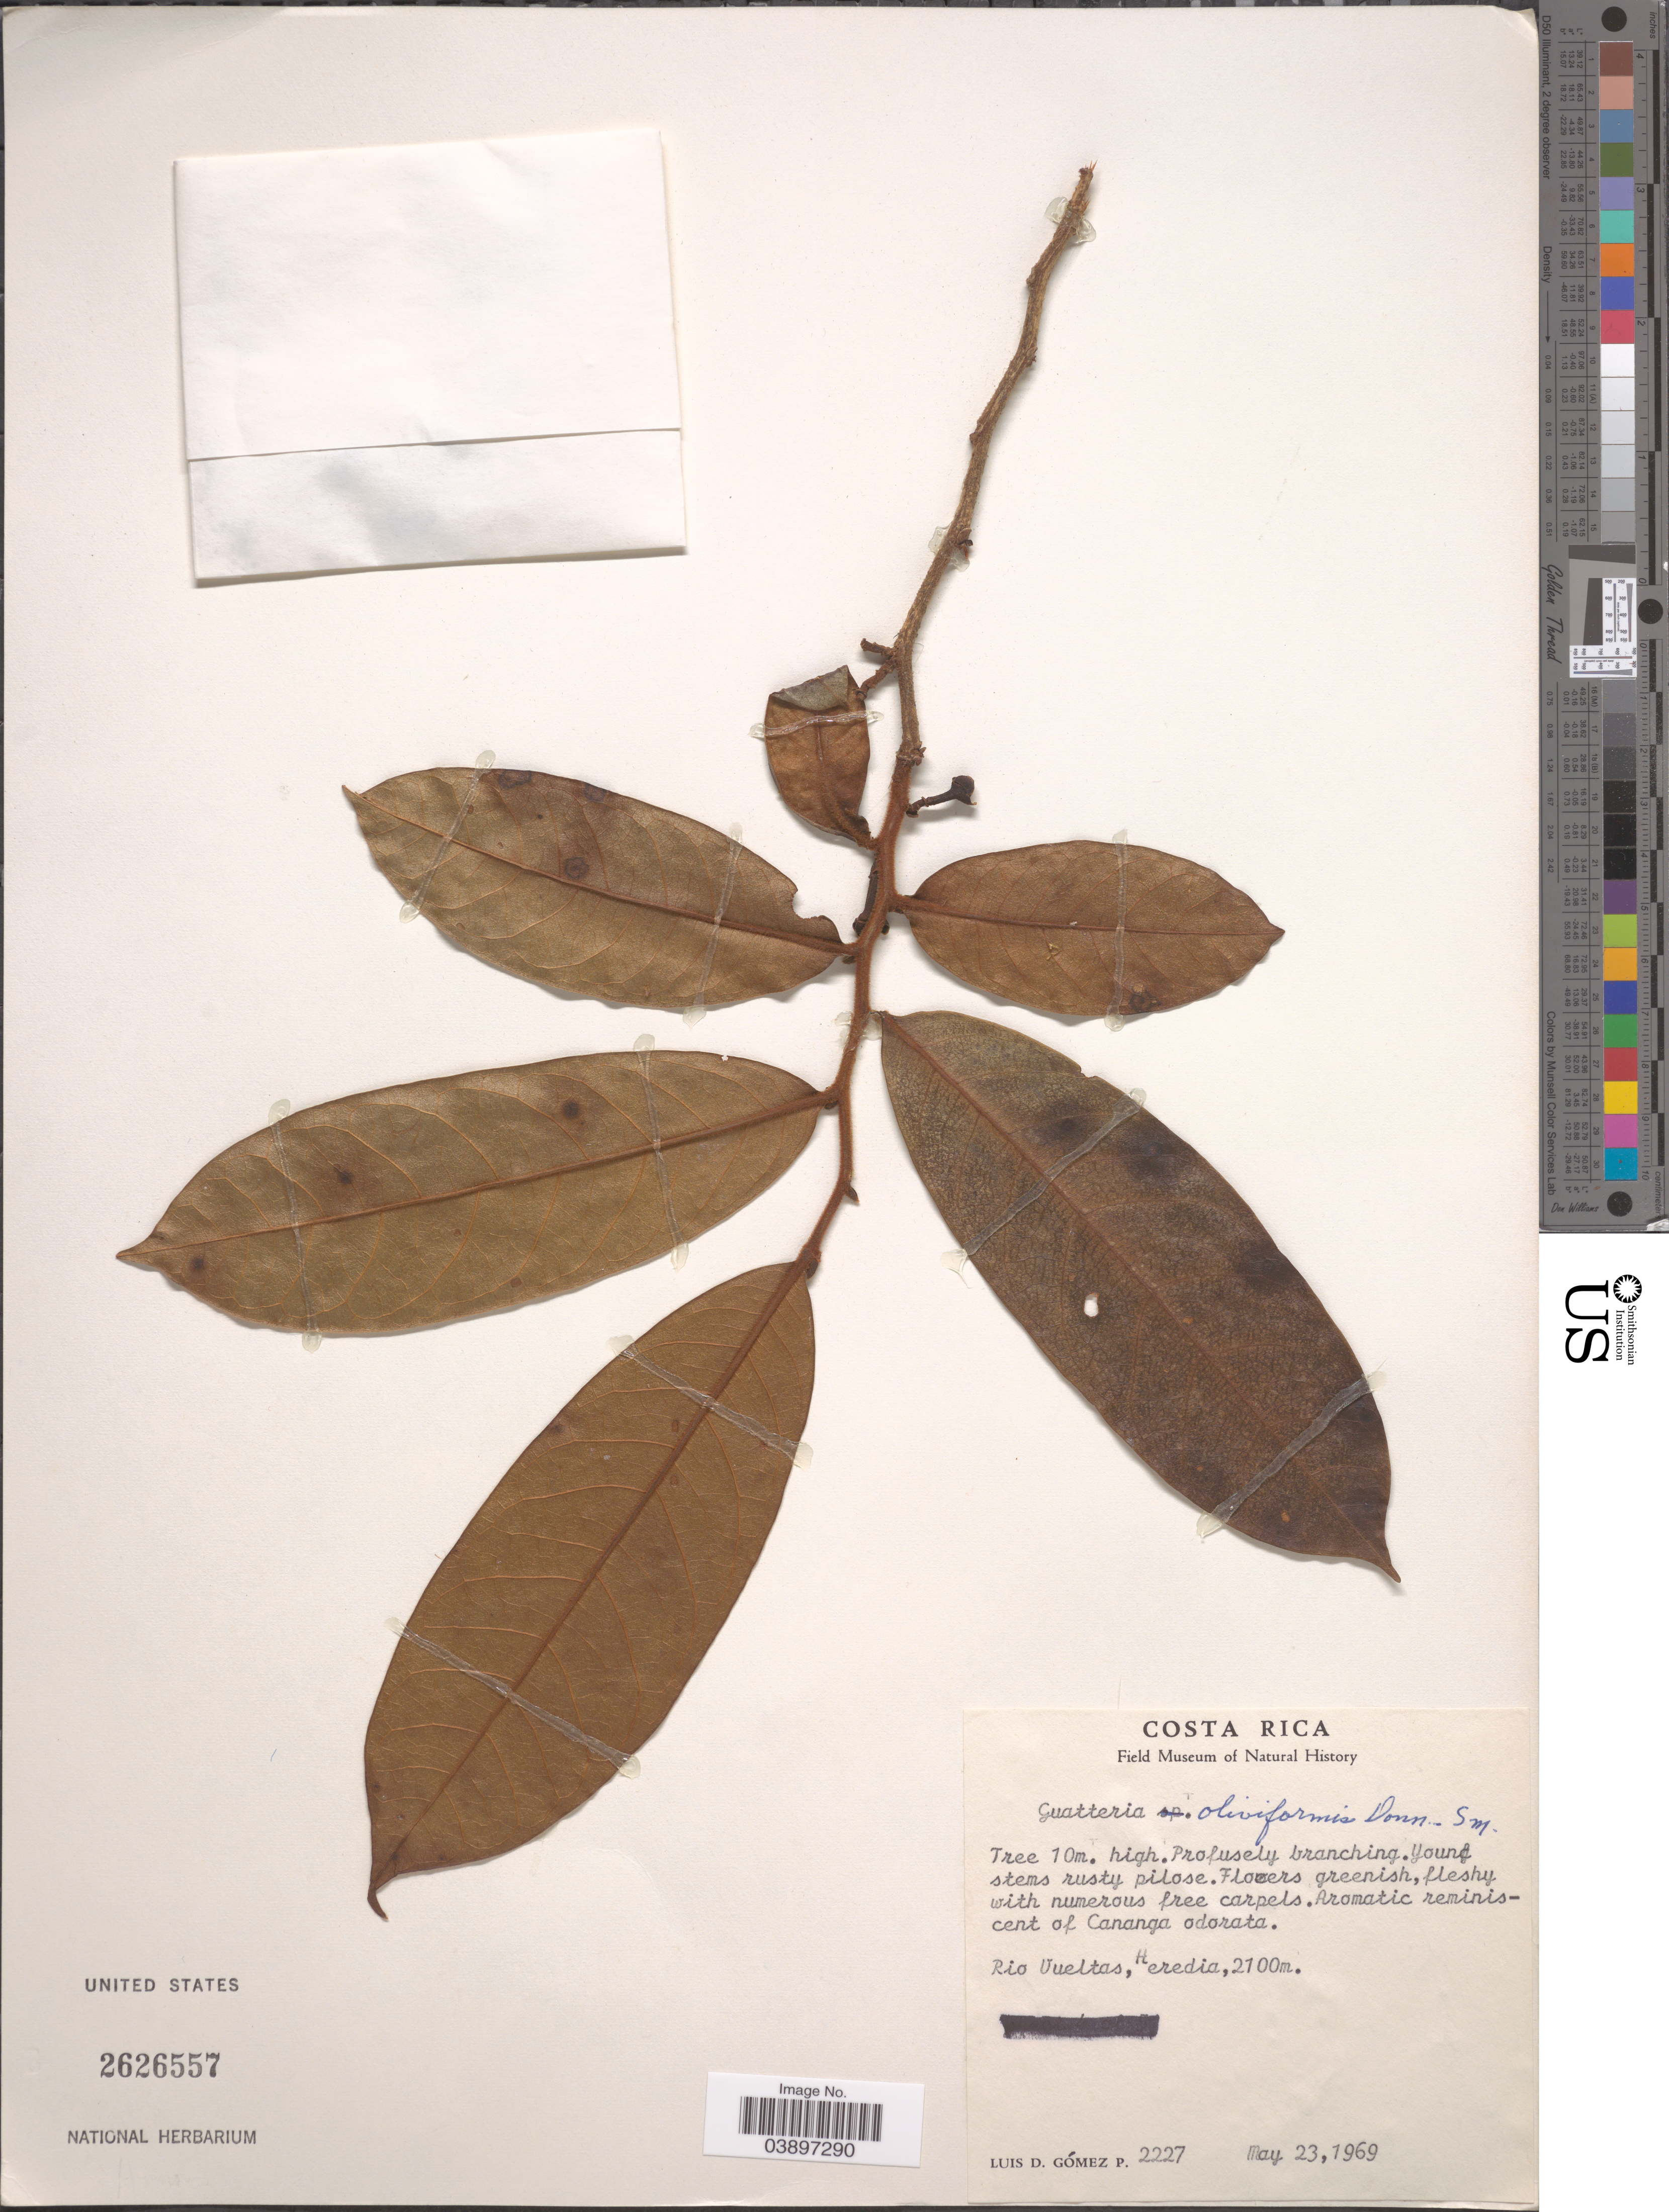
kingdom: Plantae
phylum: Tracheophyta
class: Magnoliopsida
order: Magnoliales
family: Annonaceae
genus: Guatteria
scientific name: Guatteria oliviformis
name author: Donn. Sm.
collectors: L. D. Gómez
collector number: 2227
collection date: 1969-05-23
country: Costa Rica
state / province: Heredia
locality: Rio Vueltas.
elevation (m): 2100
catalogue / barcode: US 2626557